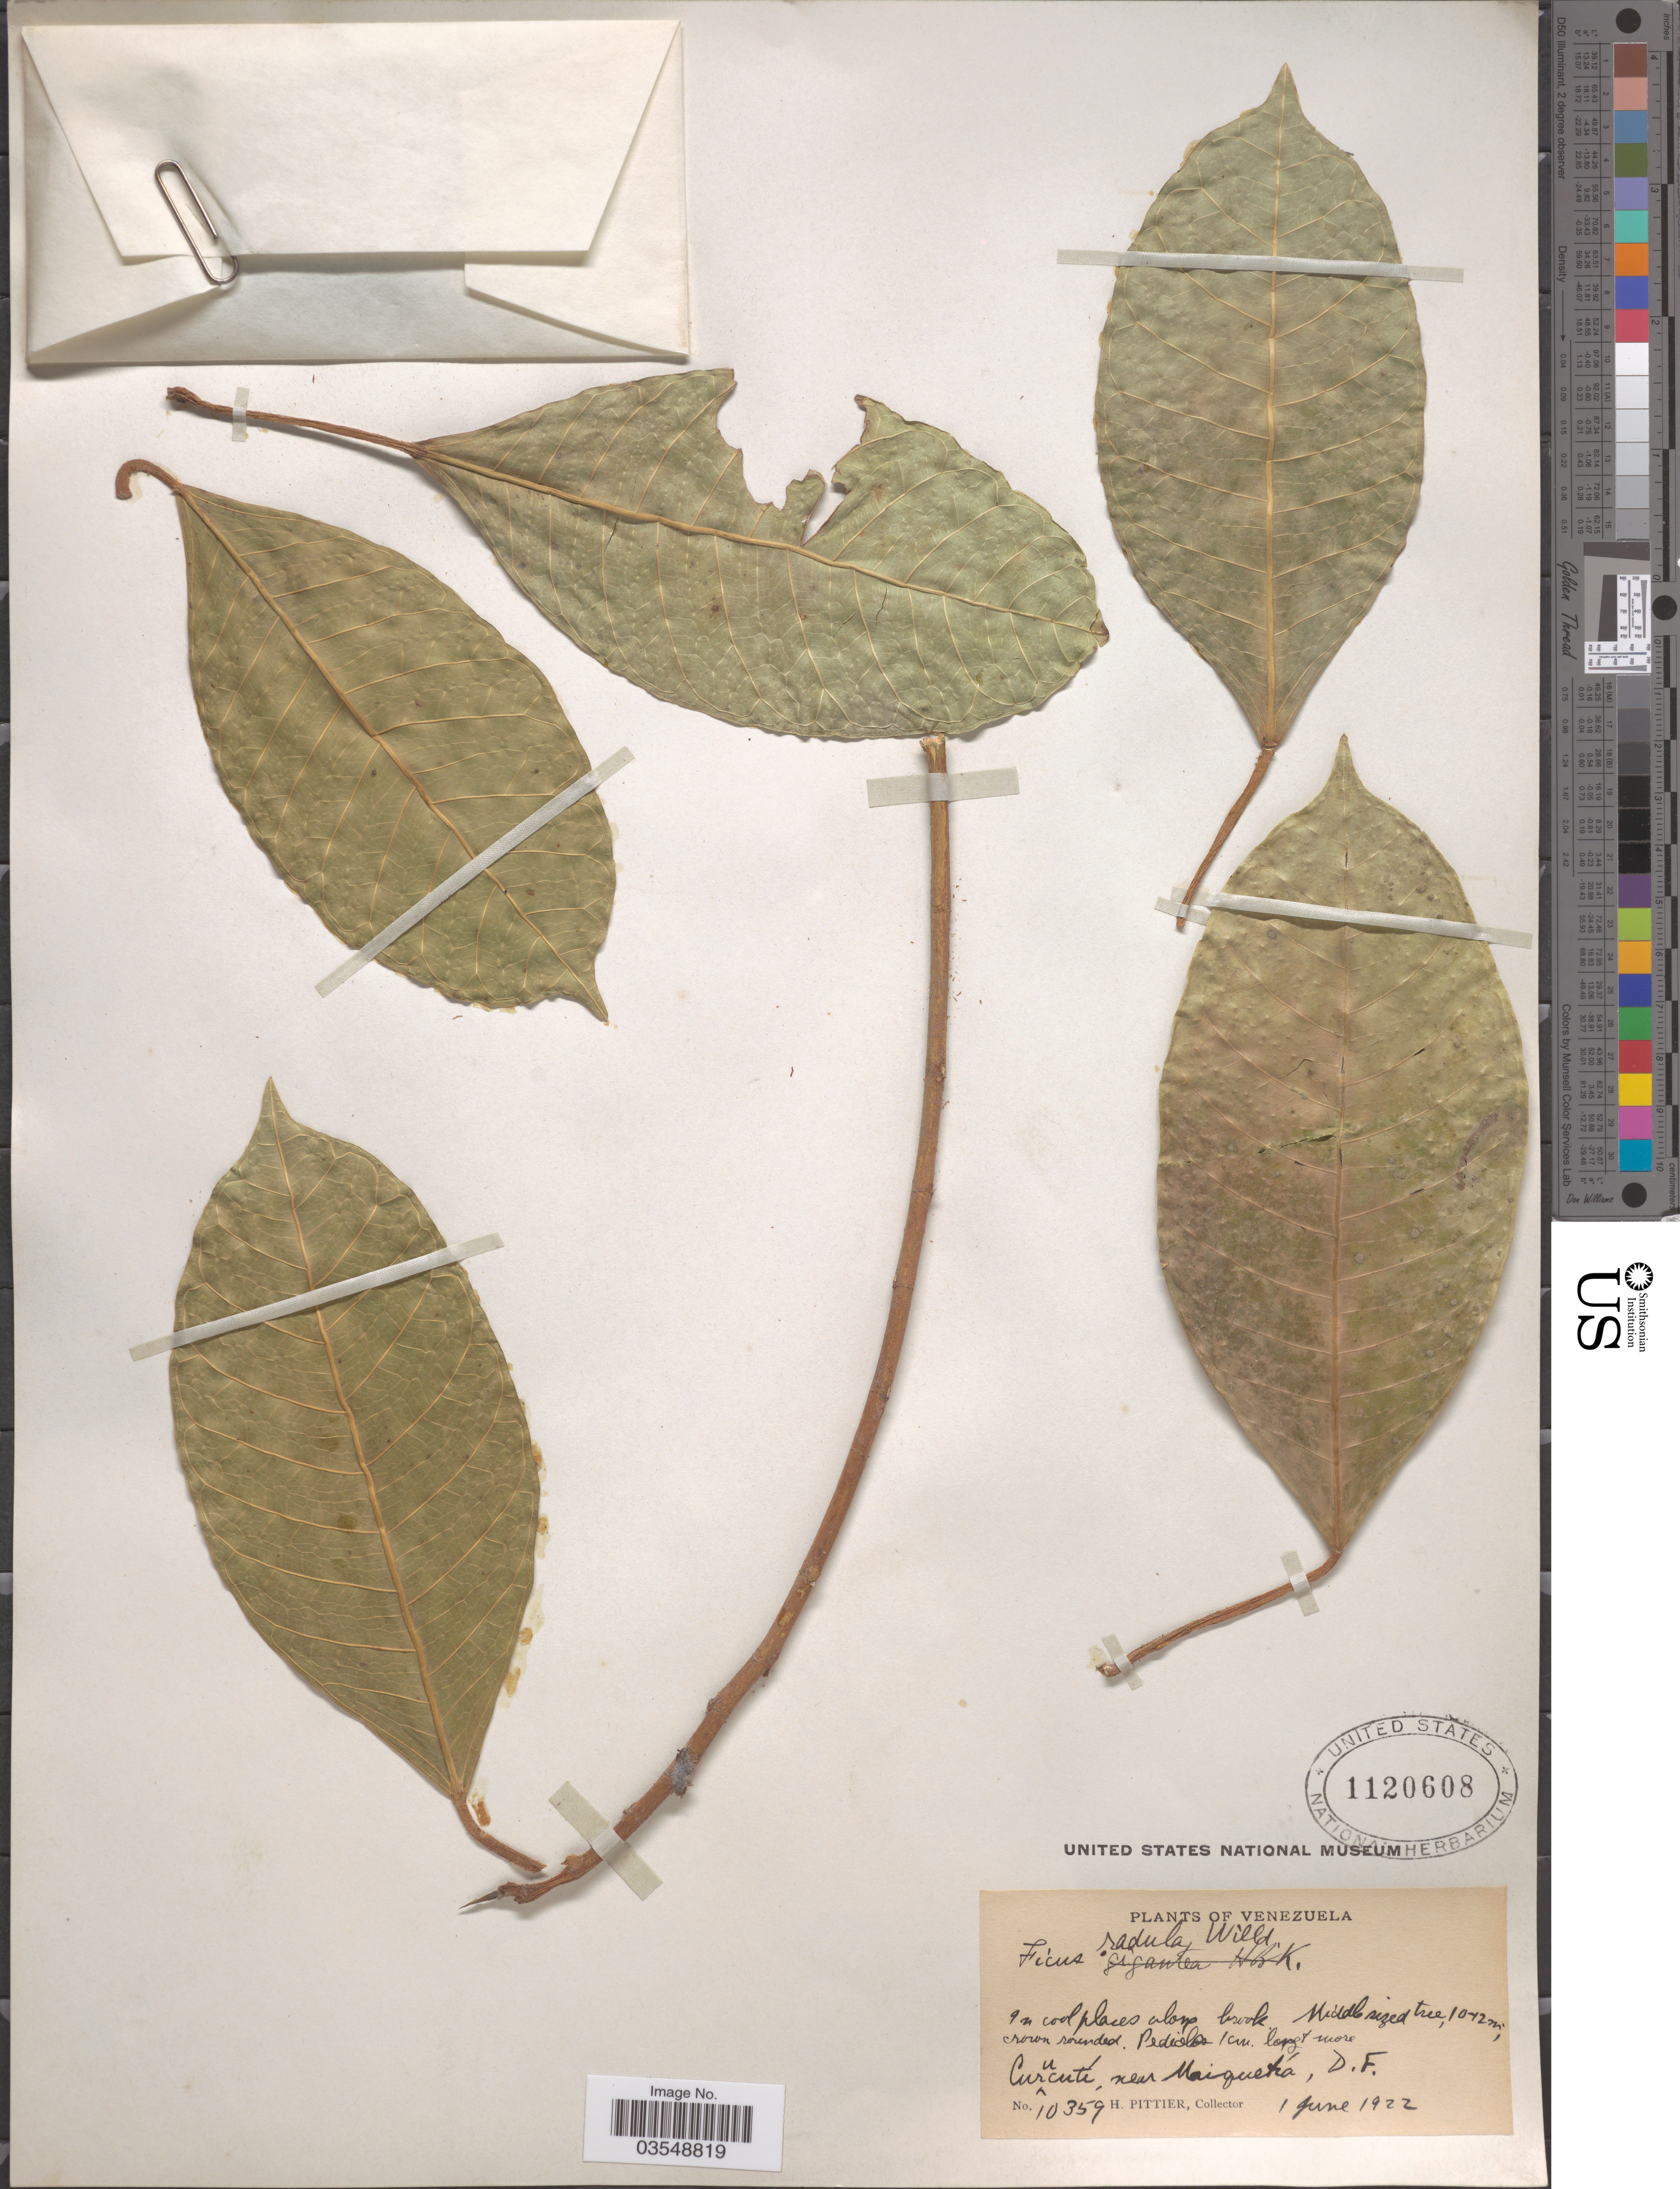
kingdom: Plantae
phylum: Tracheophyta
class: Magnoliopsida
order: Rosales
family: Moraceae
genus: Ficus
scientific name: Ficus radula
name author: Humb. & Bonpl. ex Willd.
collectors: H. F. Pittier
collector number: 10359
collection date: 1922-06-01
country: Venezuela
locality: Curucutí, near Maiquetía, D.F.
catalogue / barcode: US 1120608